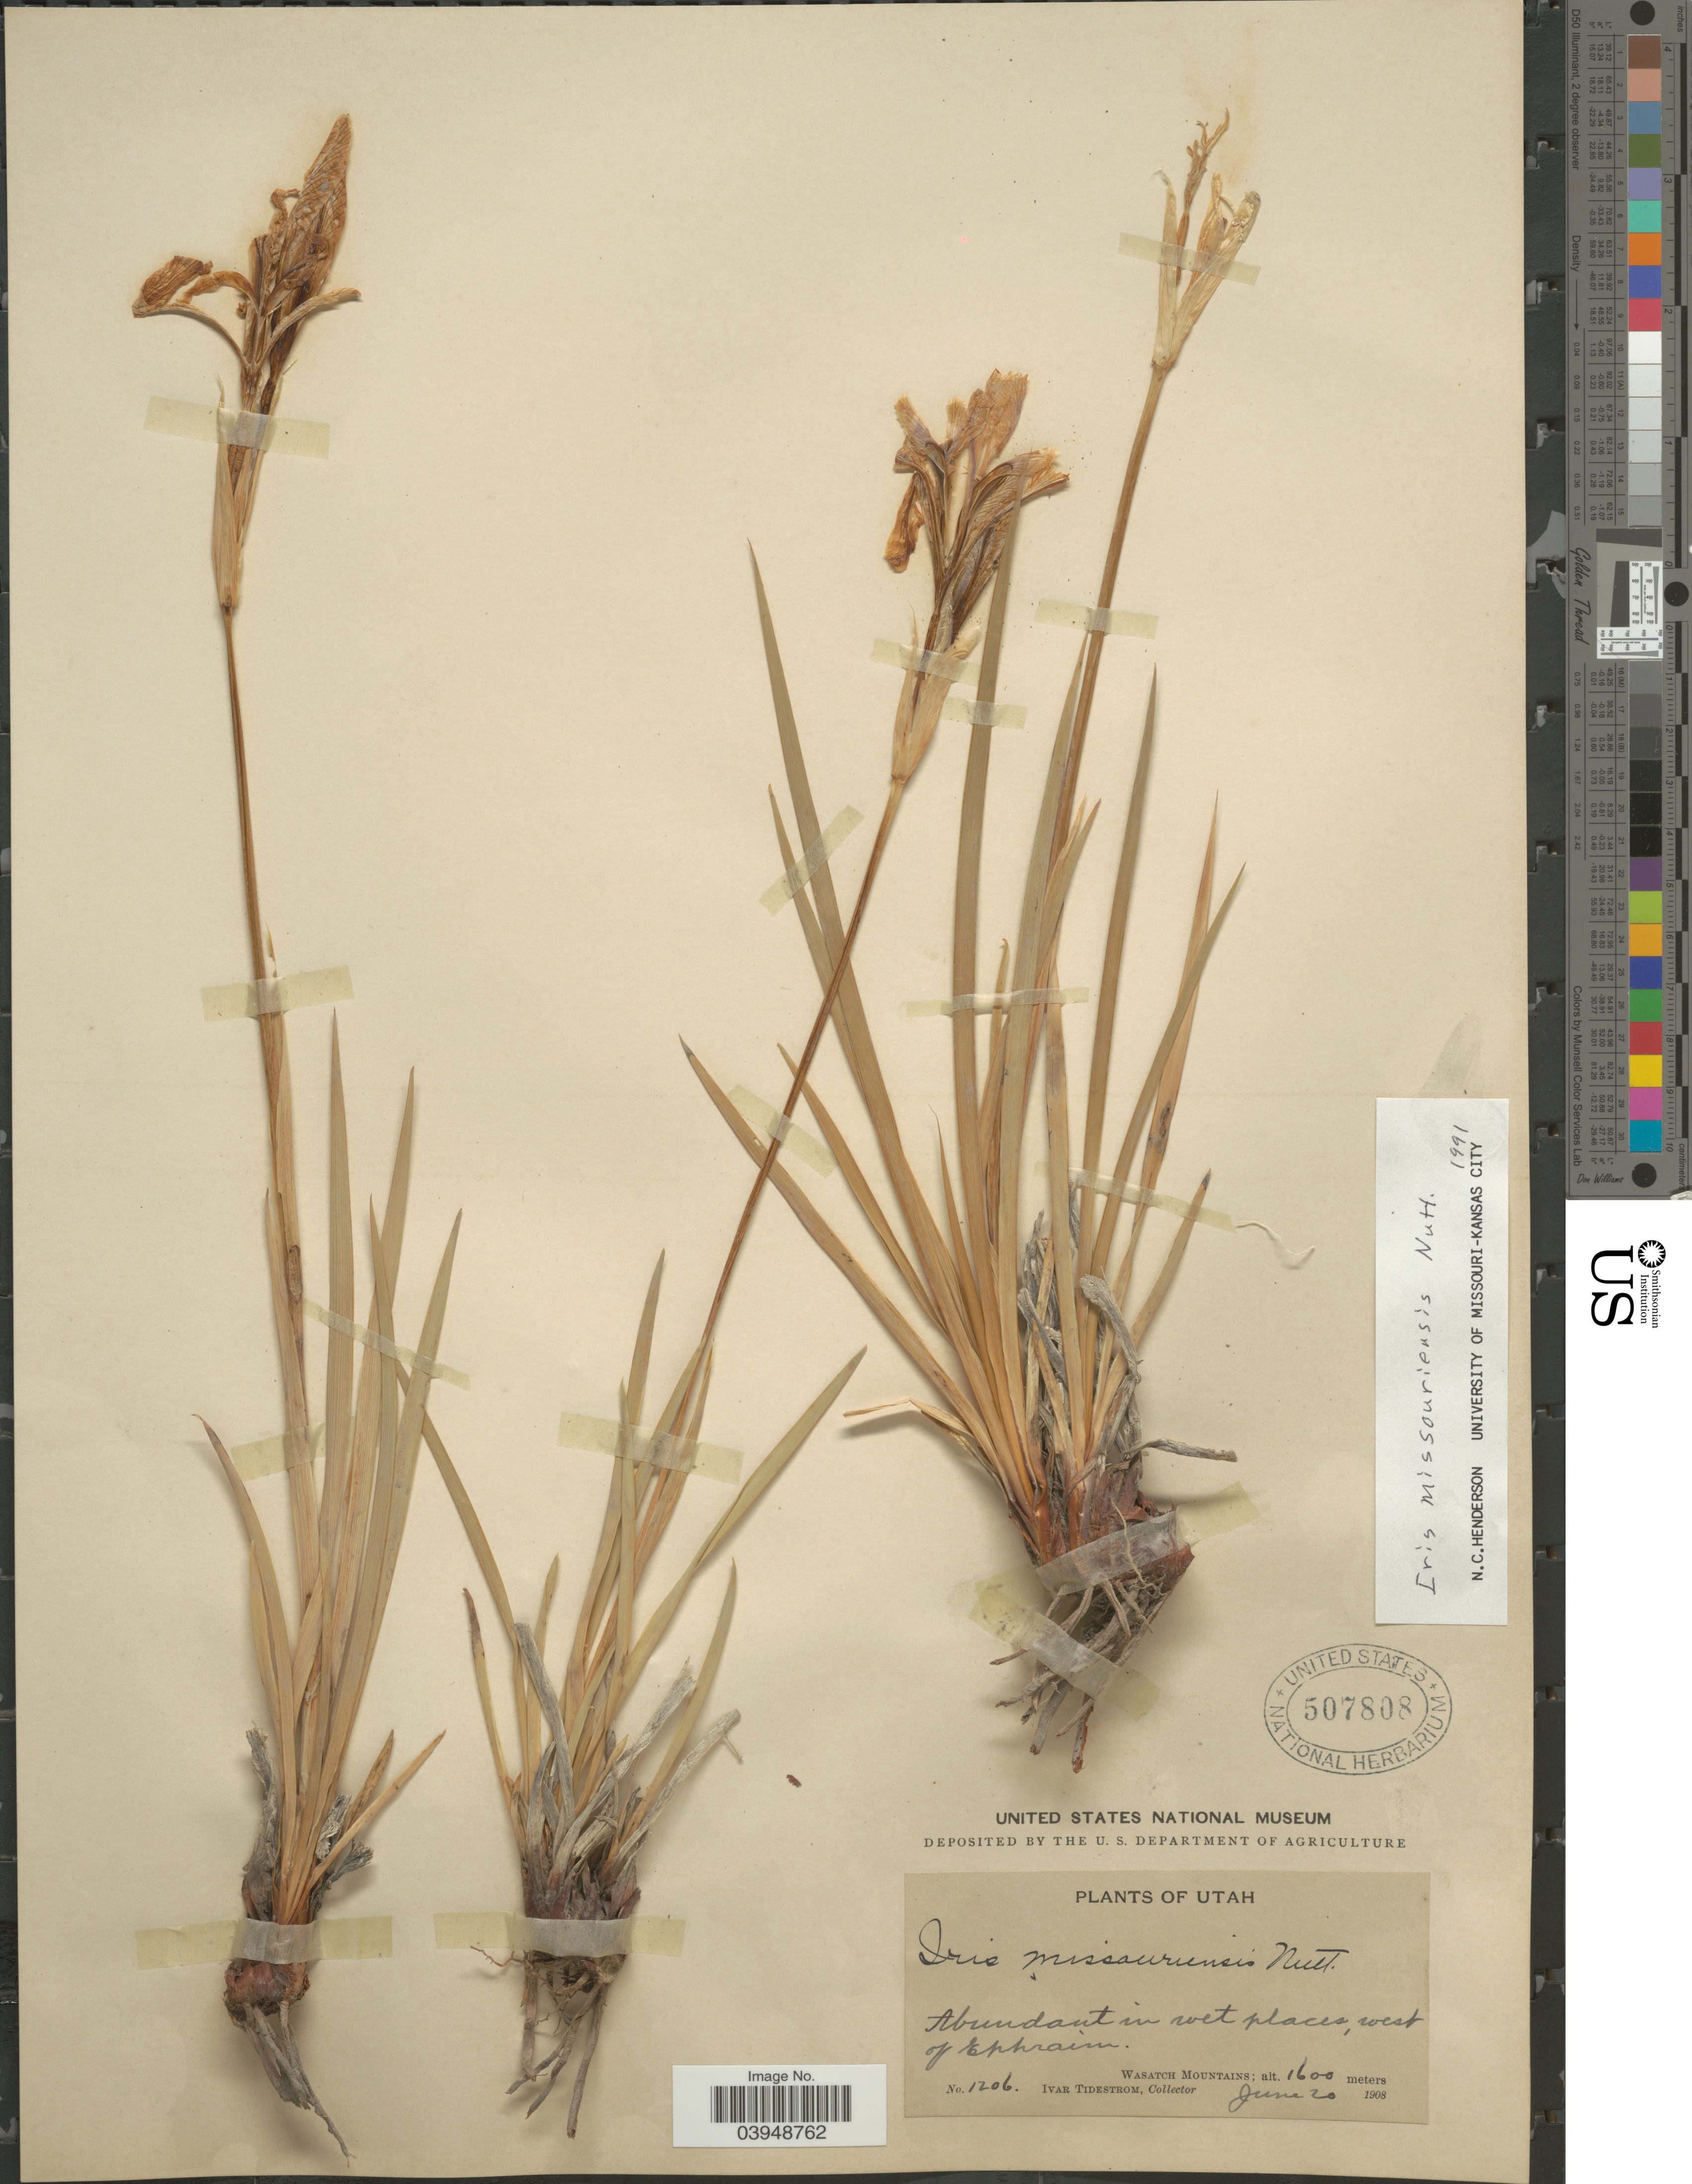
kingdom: Plantae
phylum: Tracheophyta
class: Liliopsida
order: Asparagales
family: Iridaceae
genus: Iris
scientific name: Iris missouriensis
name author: Nutt.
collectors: I. F. Tidestrom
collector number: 1206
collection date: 1908-06-20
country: United States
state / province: Utah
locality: Abundant in wet places, west of Ephraim. Wasatch Mountains.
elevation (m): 1600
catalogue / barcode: US 507808